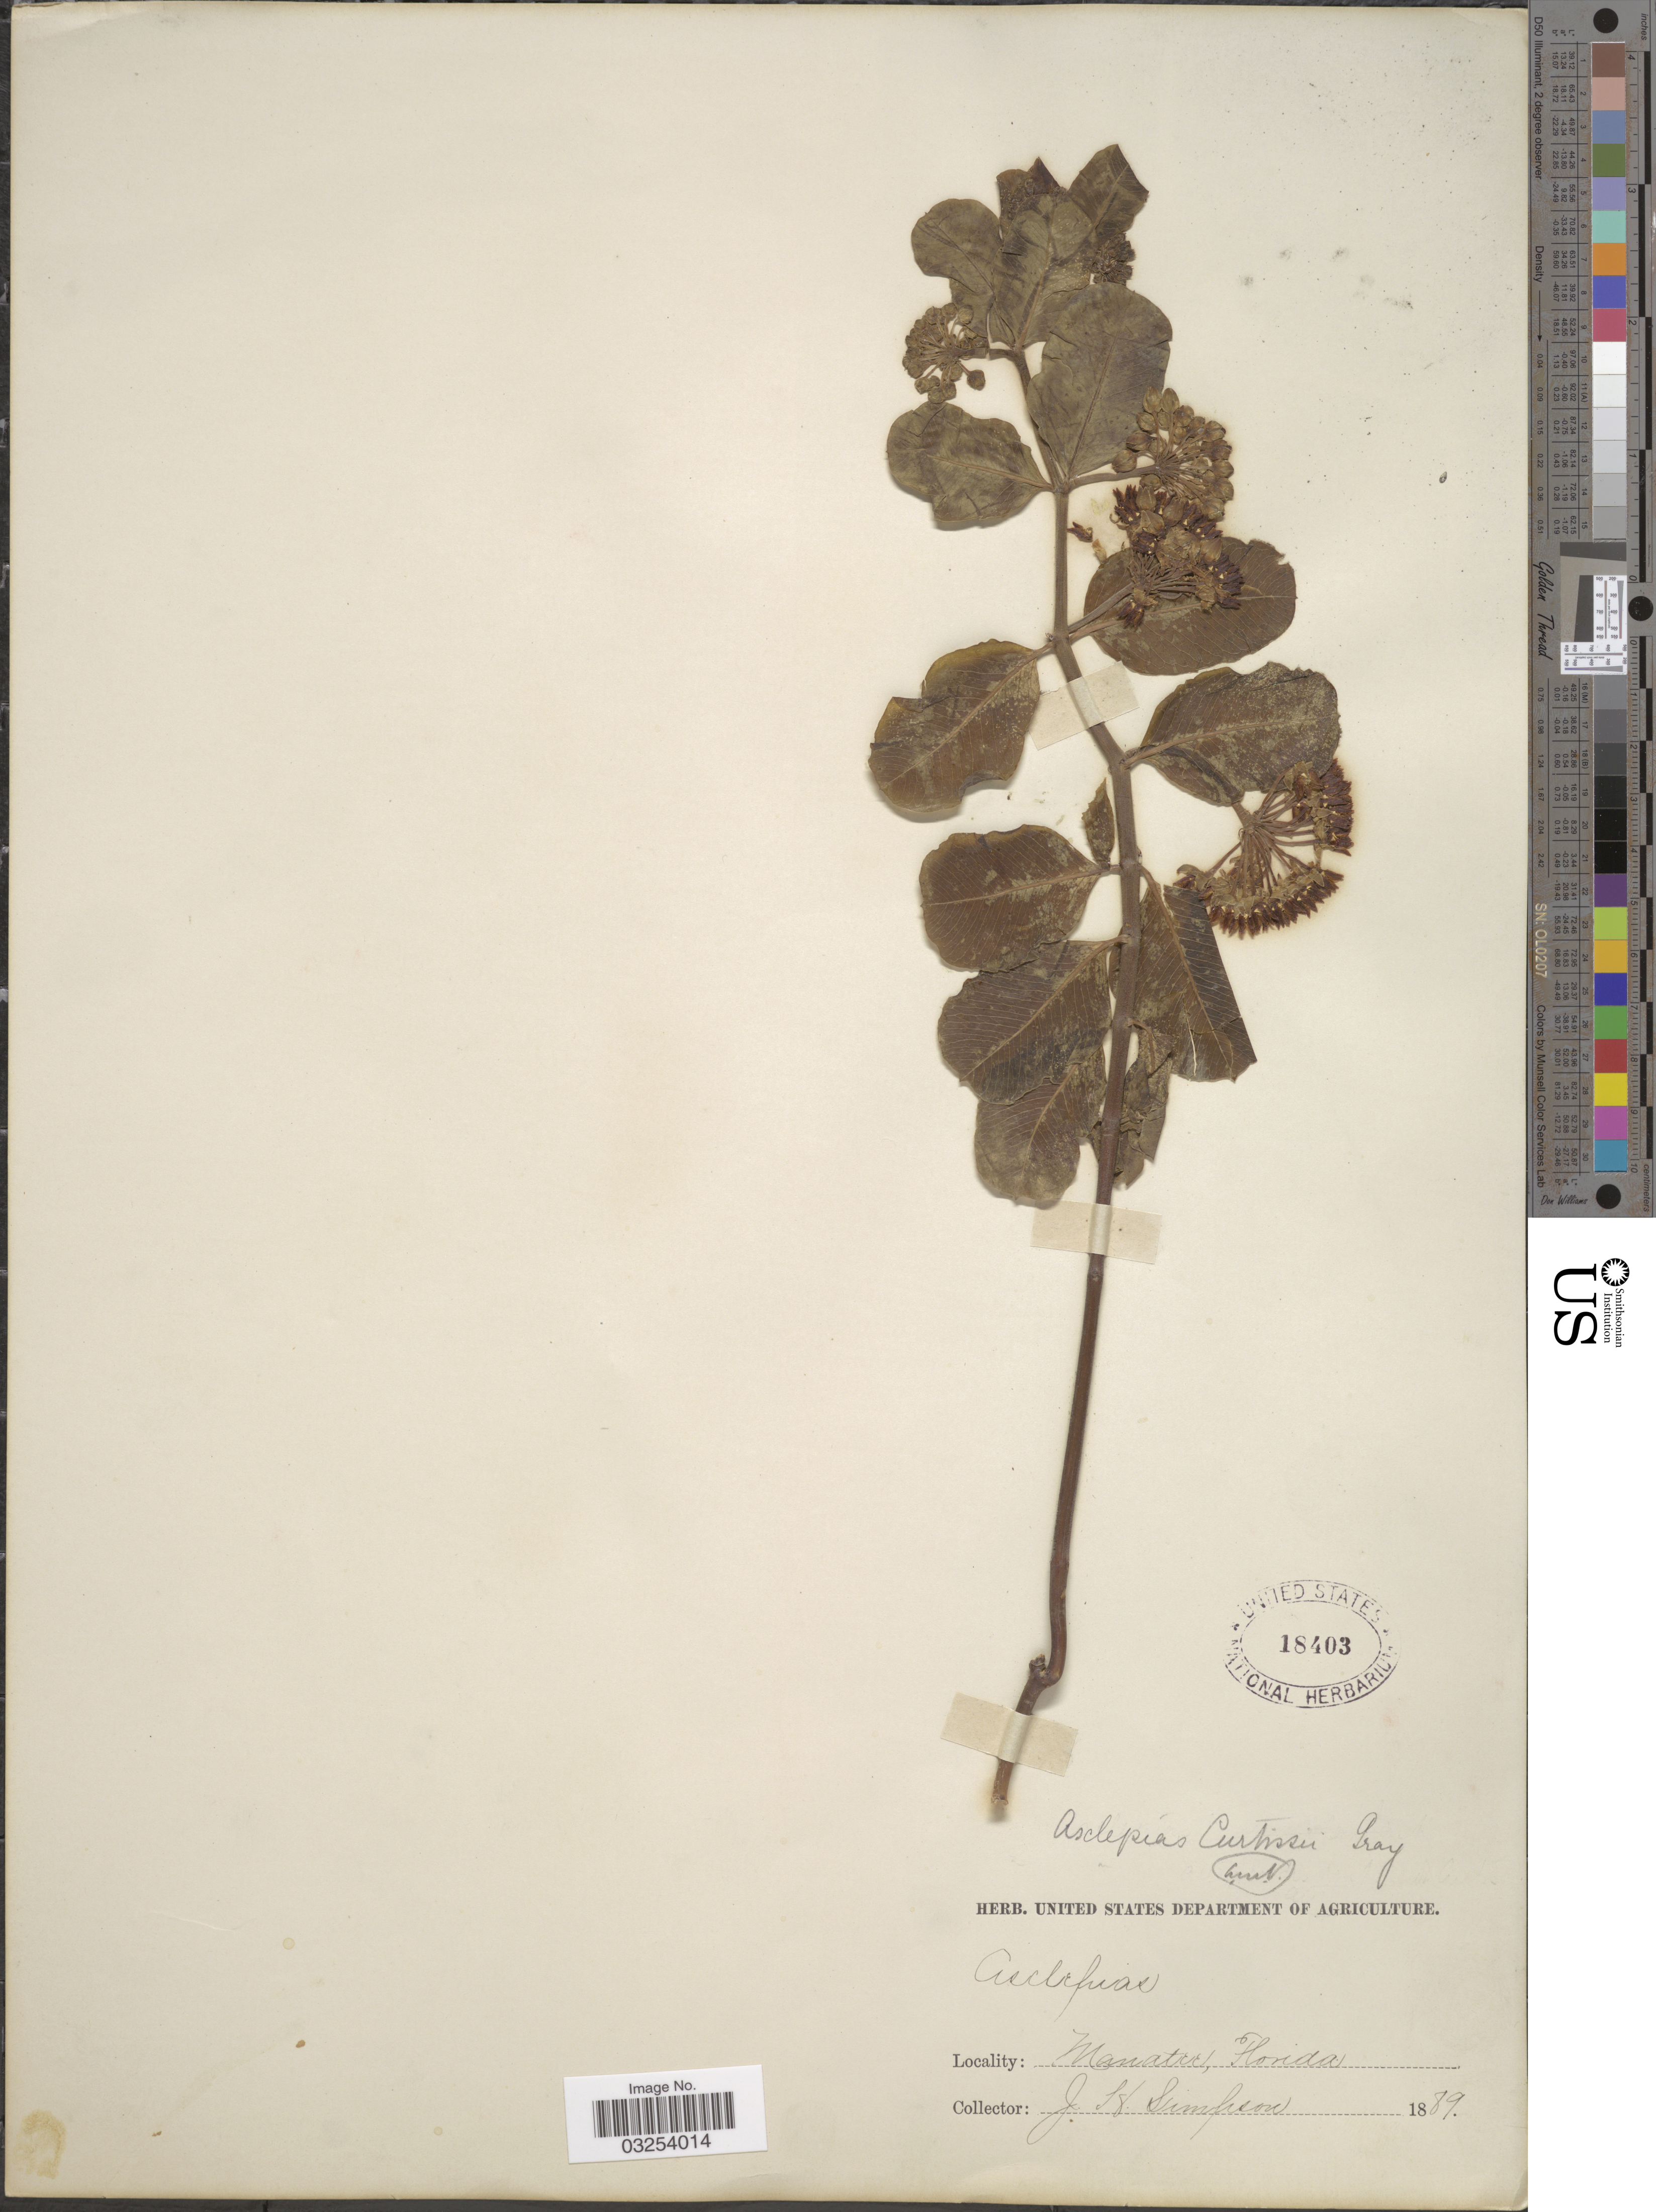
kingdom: Plantae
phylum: Tracheophyta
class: Magnoliopsida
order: Gentianales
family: Apocynaceae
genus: Asclepias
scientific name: Asclepias curtissii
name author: A. Gray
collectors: J. H. Simpson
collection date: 1889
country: United States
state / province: Florida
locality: Manatee.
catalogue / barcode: US 18403